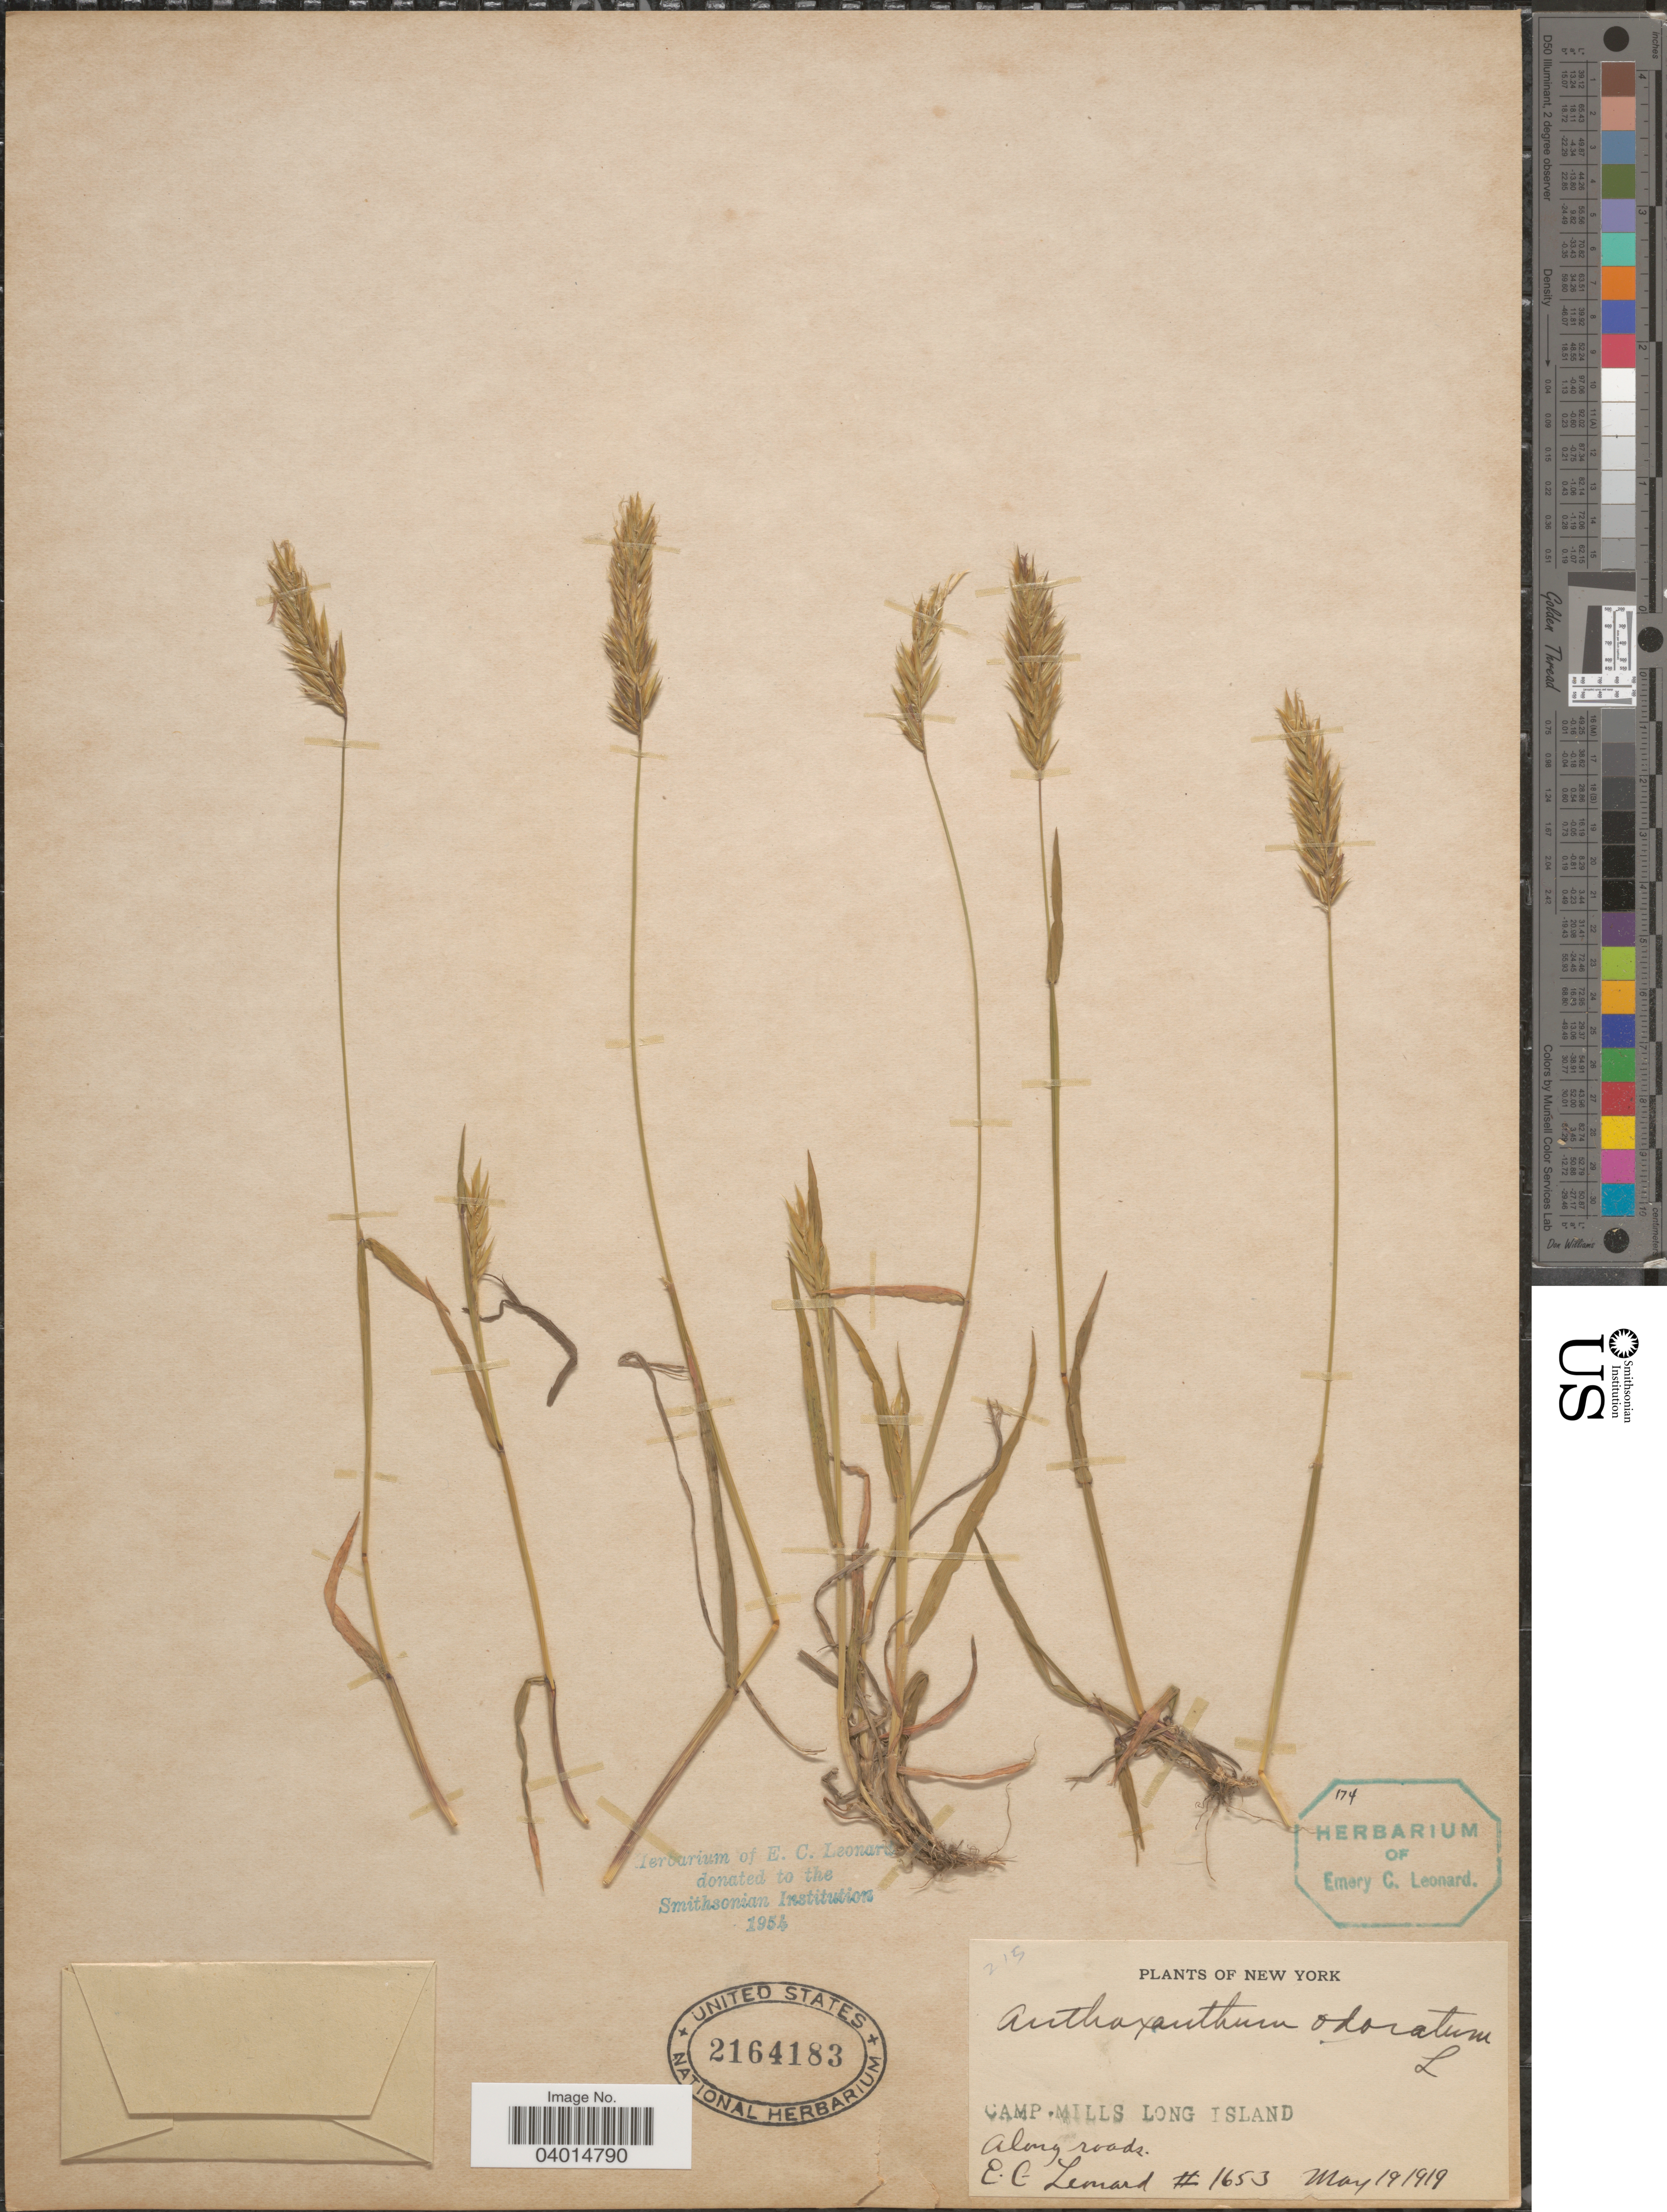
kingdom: Plantae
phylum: Tracheophyta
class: Liliopsida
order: Poales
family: Poaceae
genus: Anthoxanthum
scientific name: Anthoxanthum odoratum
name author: L.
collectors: E. C. Leonard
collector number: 1653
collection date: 1919-05-19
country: United States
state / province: New York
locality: Camp. Mills Long Island.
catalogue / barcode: US 2164183